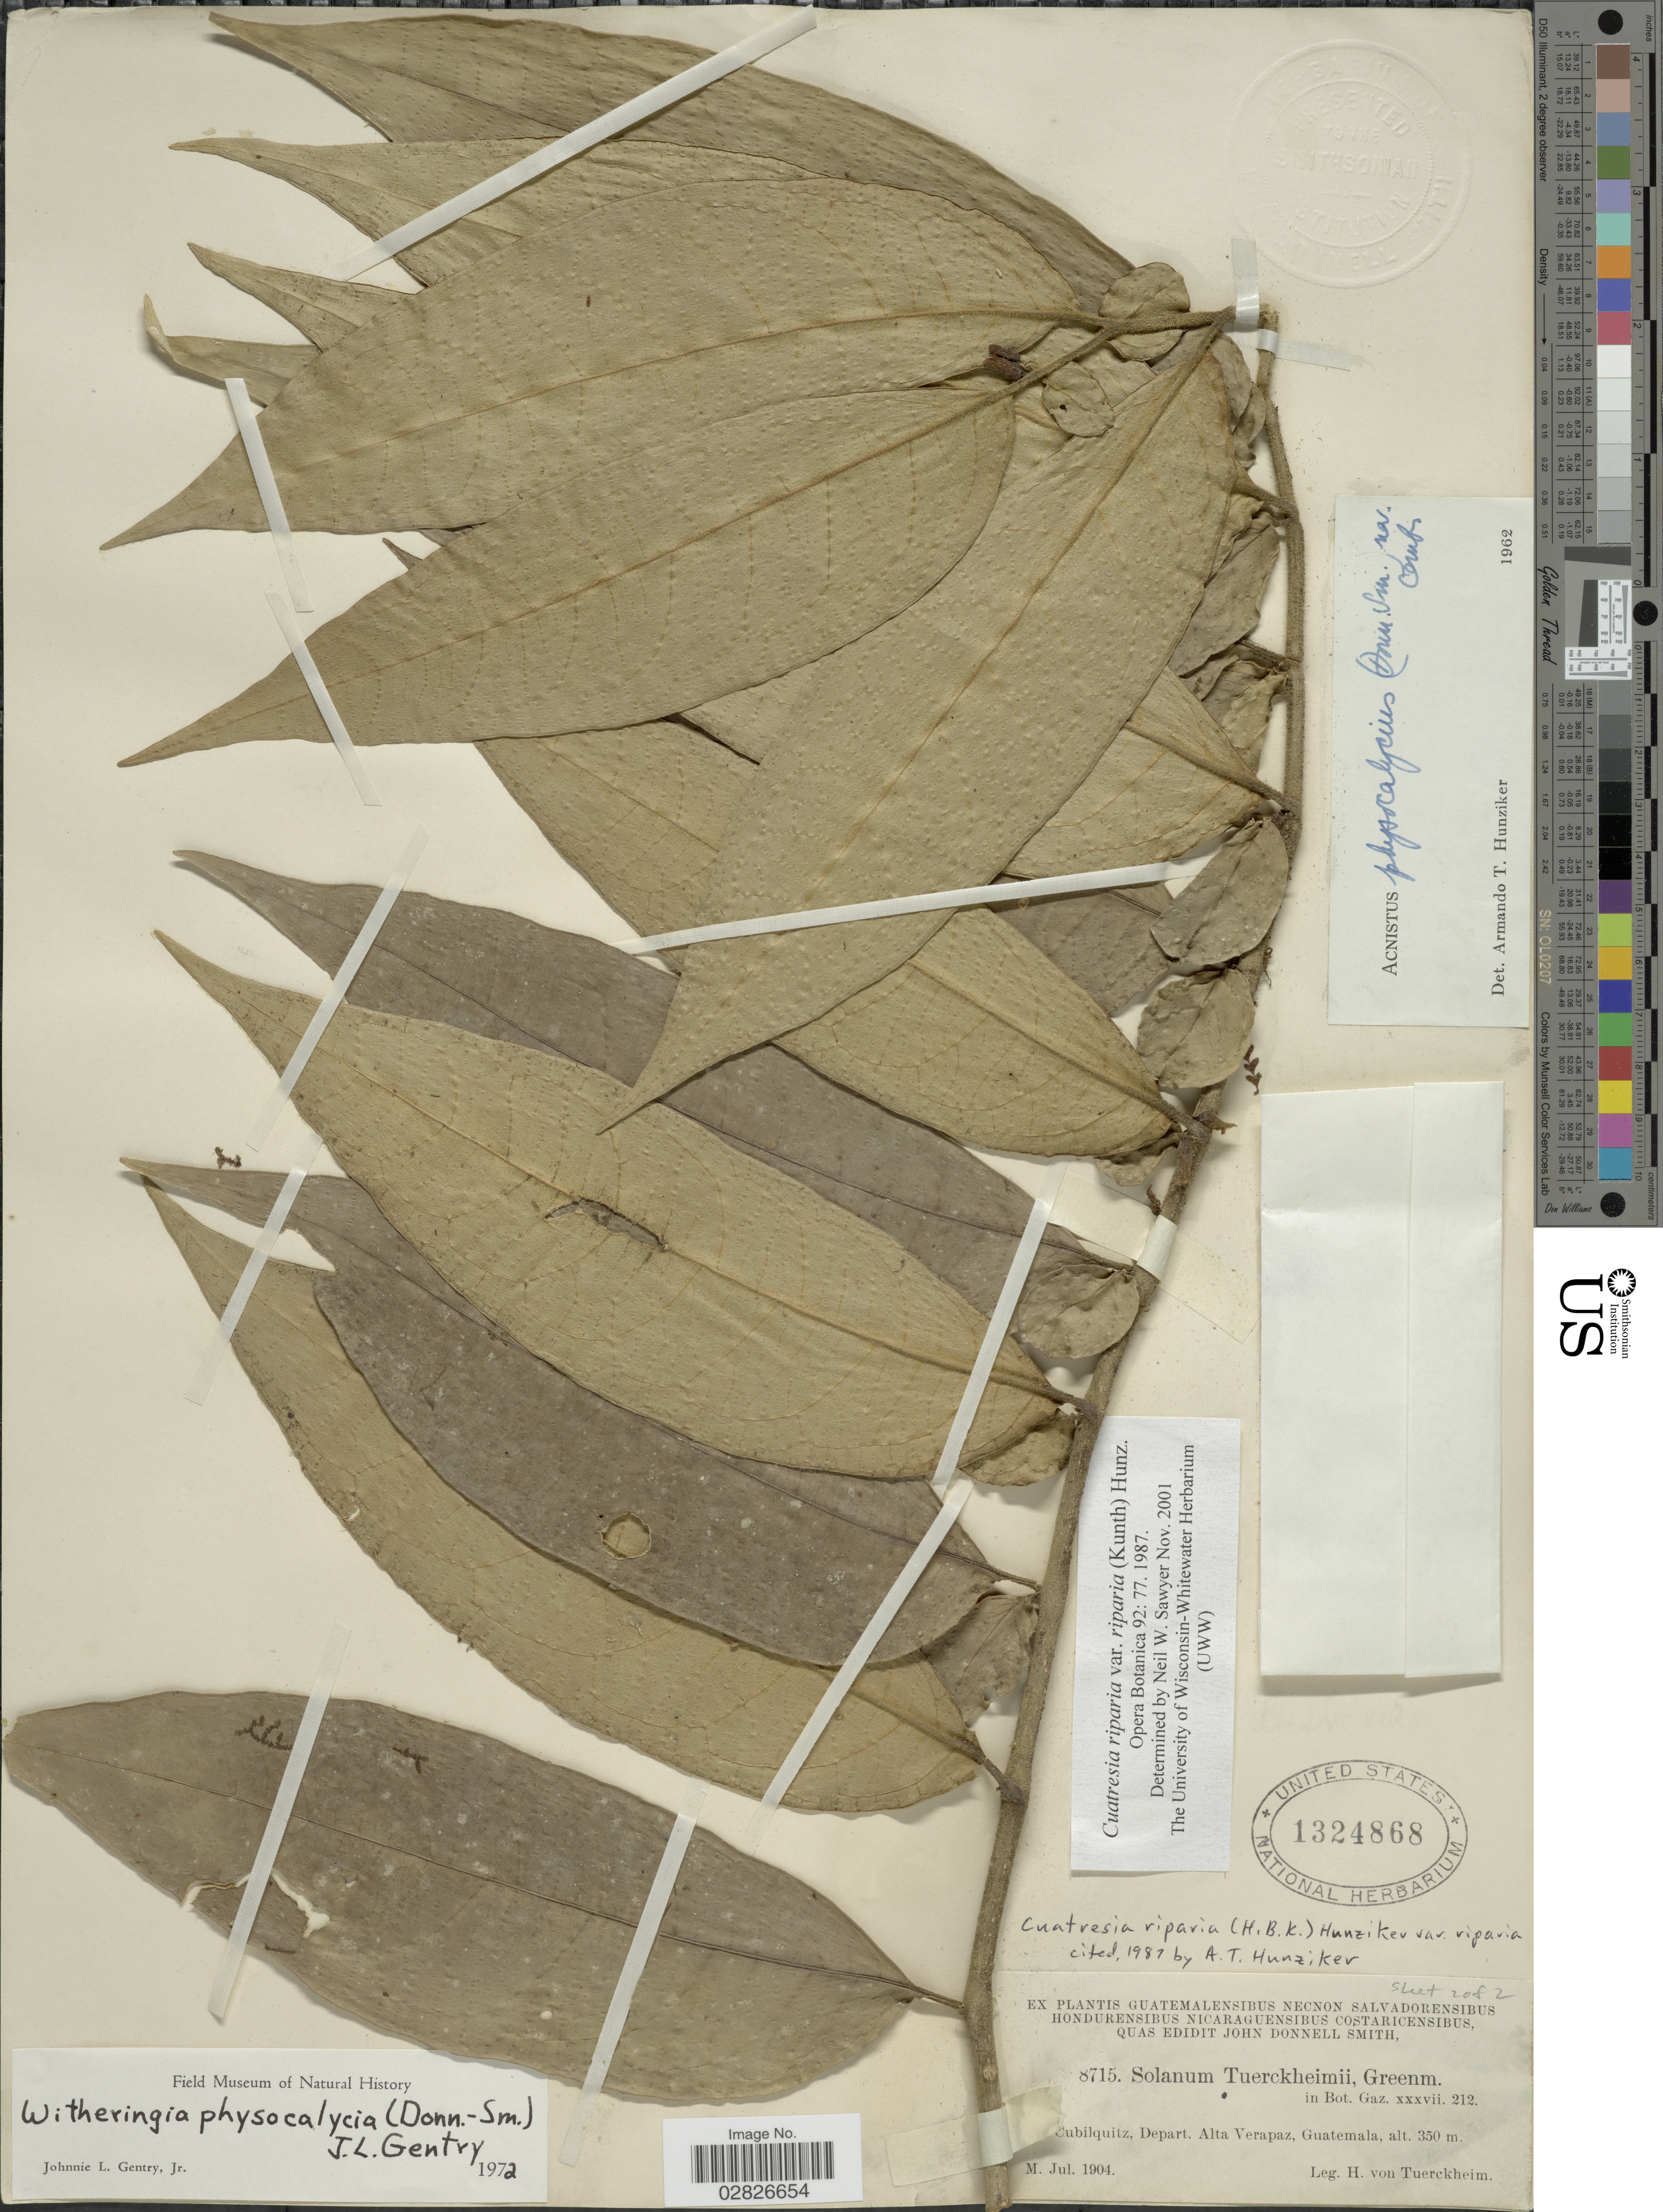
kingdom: Plantae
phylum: Tracheophyta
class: Magnoliopsida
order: Solanales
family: Solanaceae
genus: Cuatresia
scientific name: Cuatresia riparia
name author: (Kunth) Hunz.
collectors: H. von Türckheim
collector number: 8715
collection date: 1904-07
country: Guatemala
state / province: Alta Verapaz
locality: Cubilquitz, Depart. Alta Verapaz.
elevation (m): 350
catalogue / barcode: US 1324868